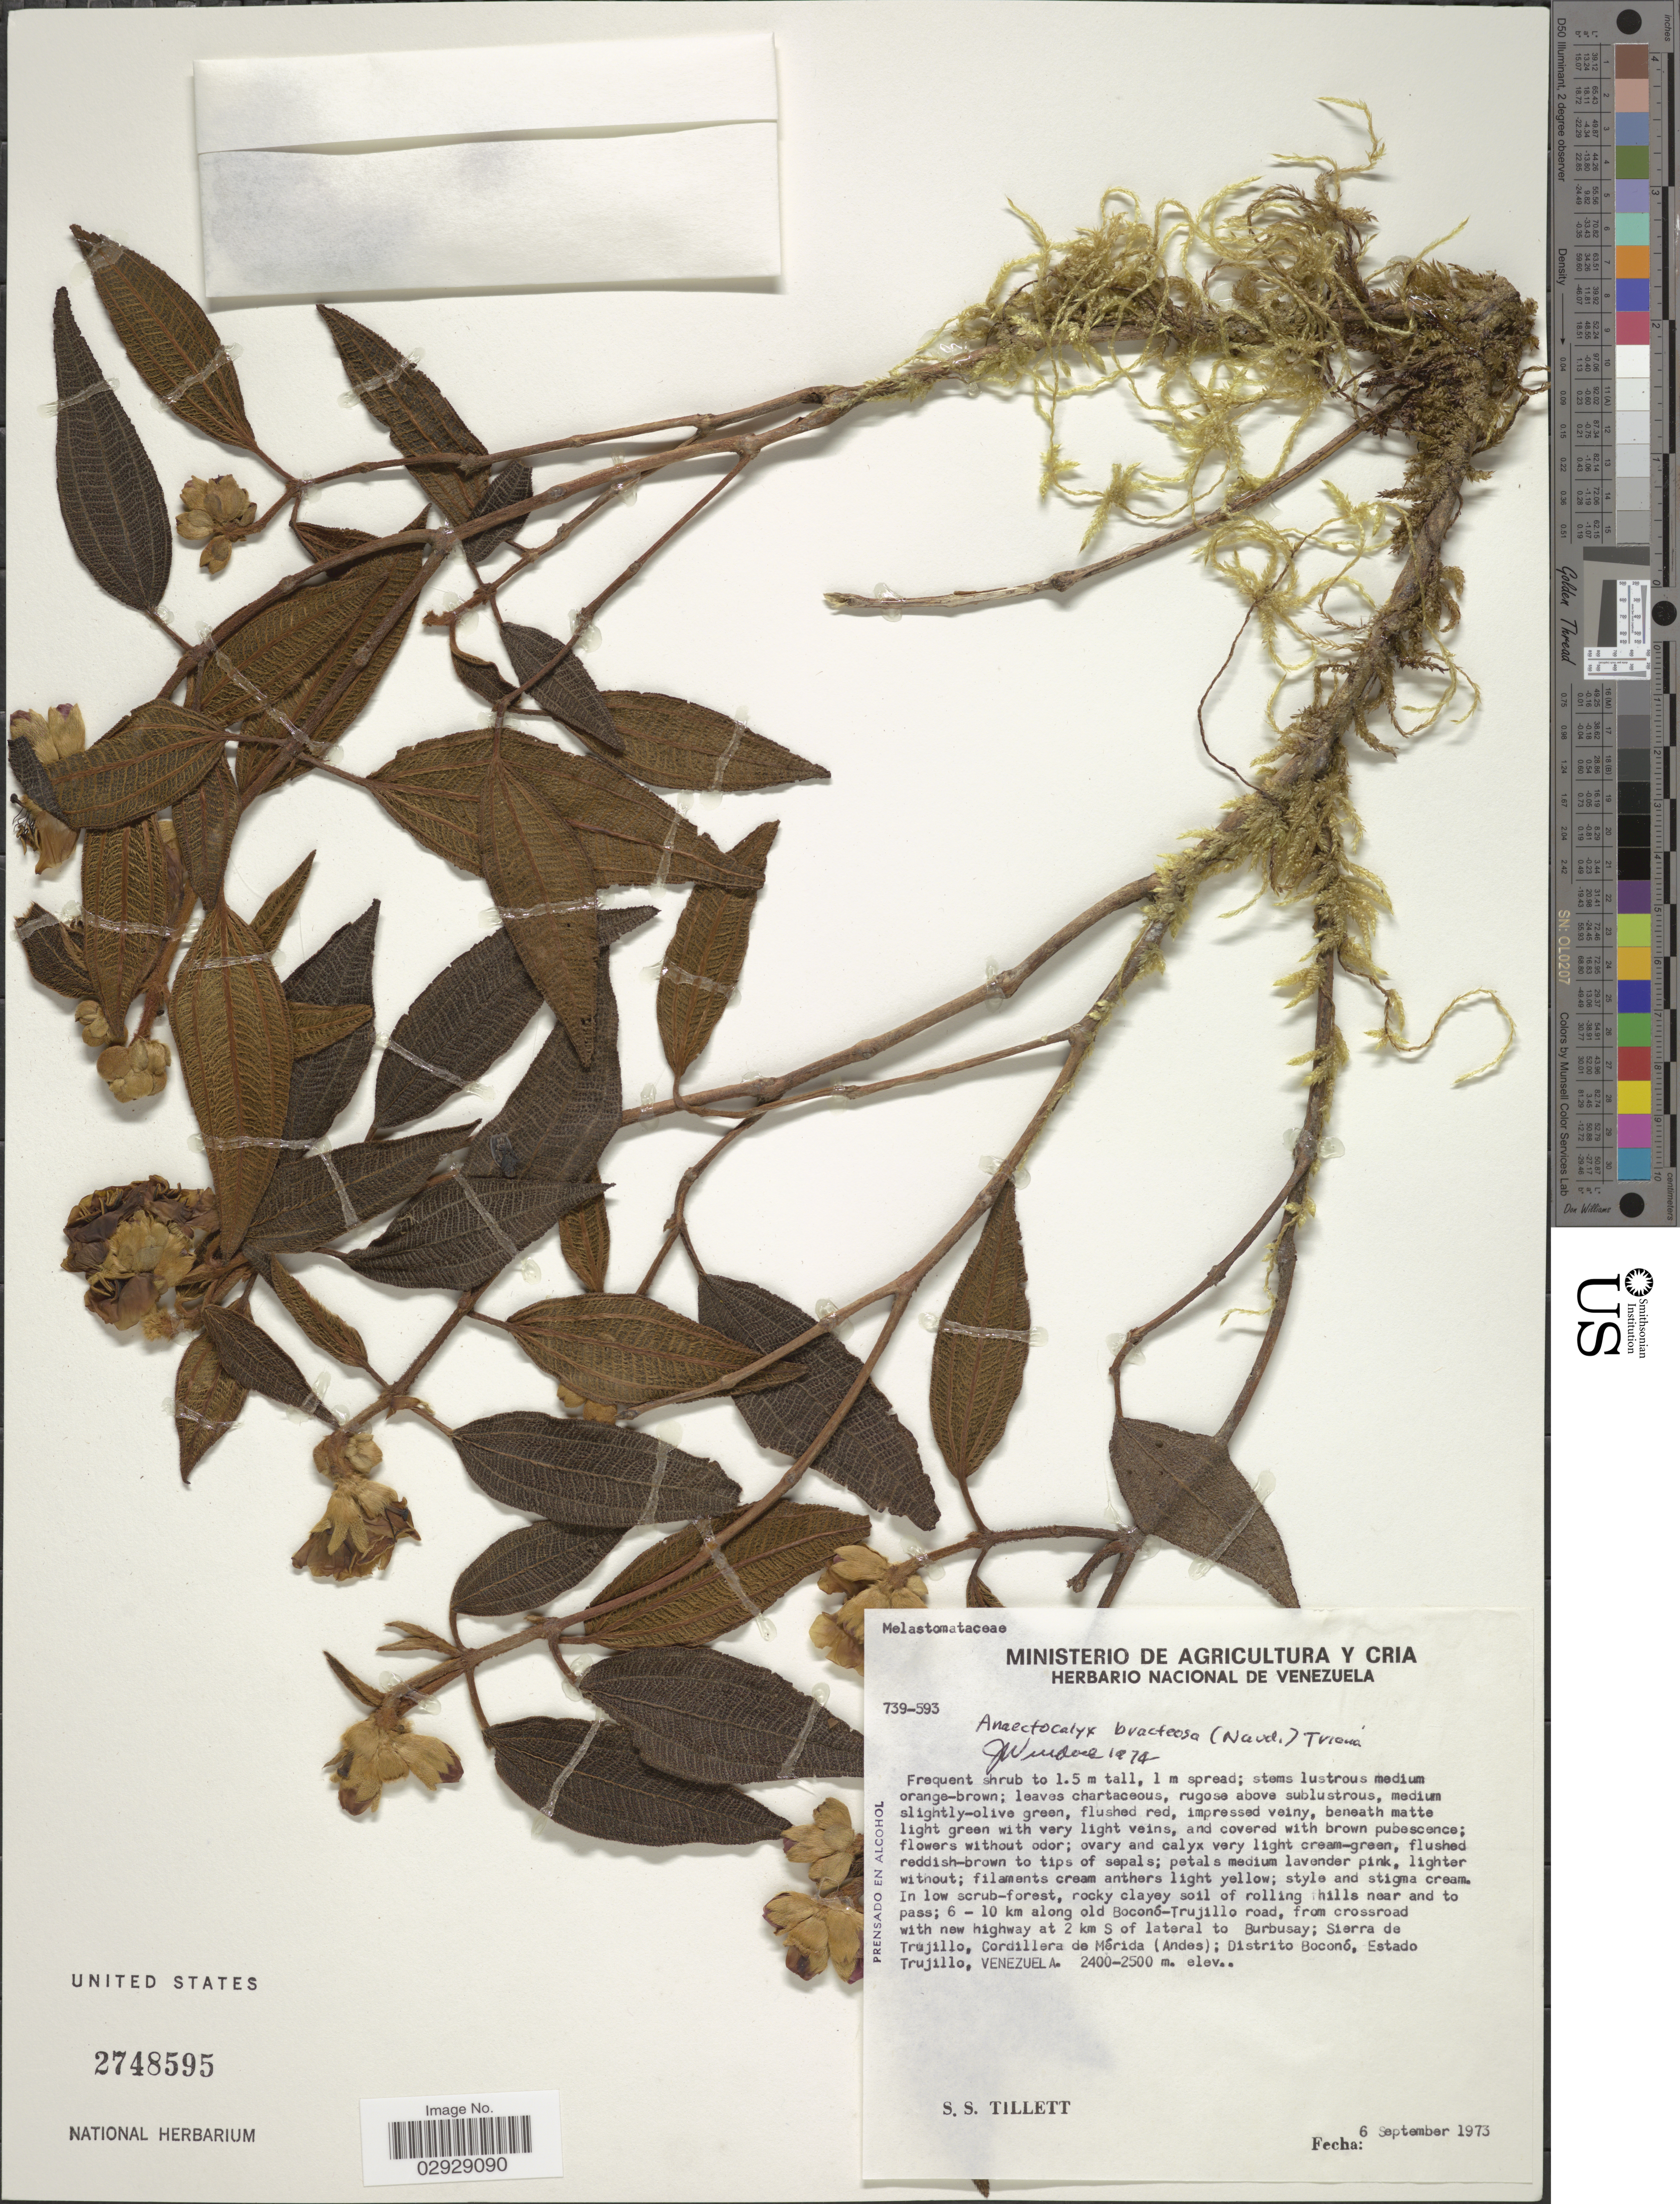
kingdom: Plantae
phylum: Tracheophyta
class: Magnoliopsida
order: Myrtales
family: Melastomataceae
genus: Anaectocalyx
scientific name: Anaectocalyx bracteosa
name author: (Naudin) Triana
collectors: S. S. Tillett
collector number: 739-593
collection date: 1973-09-06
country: Venezuela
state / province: Trujillo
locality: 6 -10 km along old Boconó-Trujillo road, from crossroad with new highway at 2 km S of lateral to Burbusay; Sierra de Trujillo, Cordillera de Mérida (Andes); Distrito Boconó.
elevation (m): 2400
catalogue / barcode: US 2748595